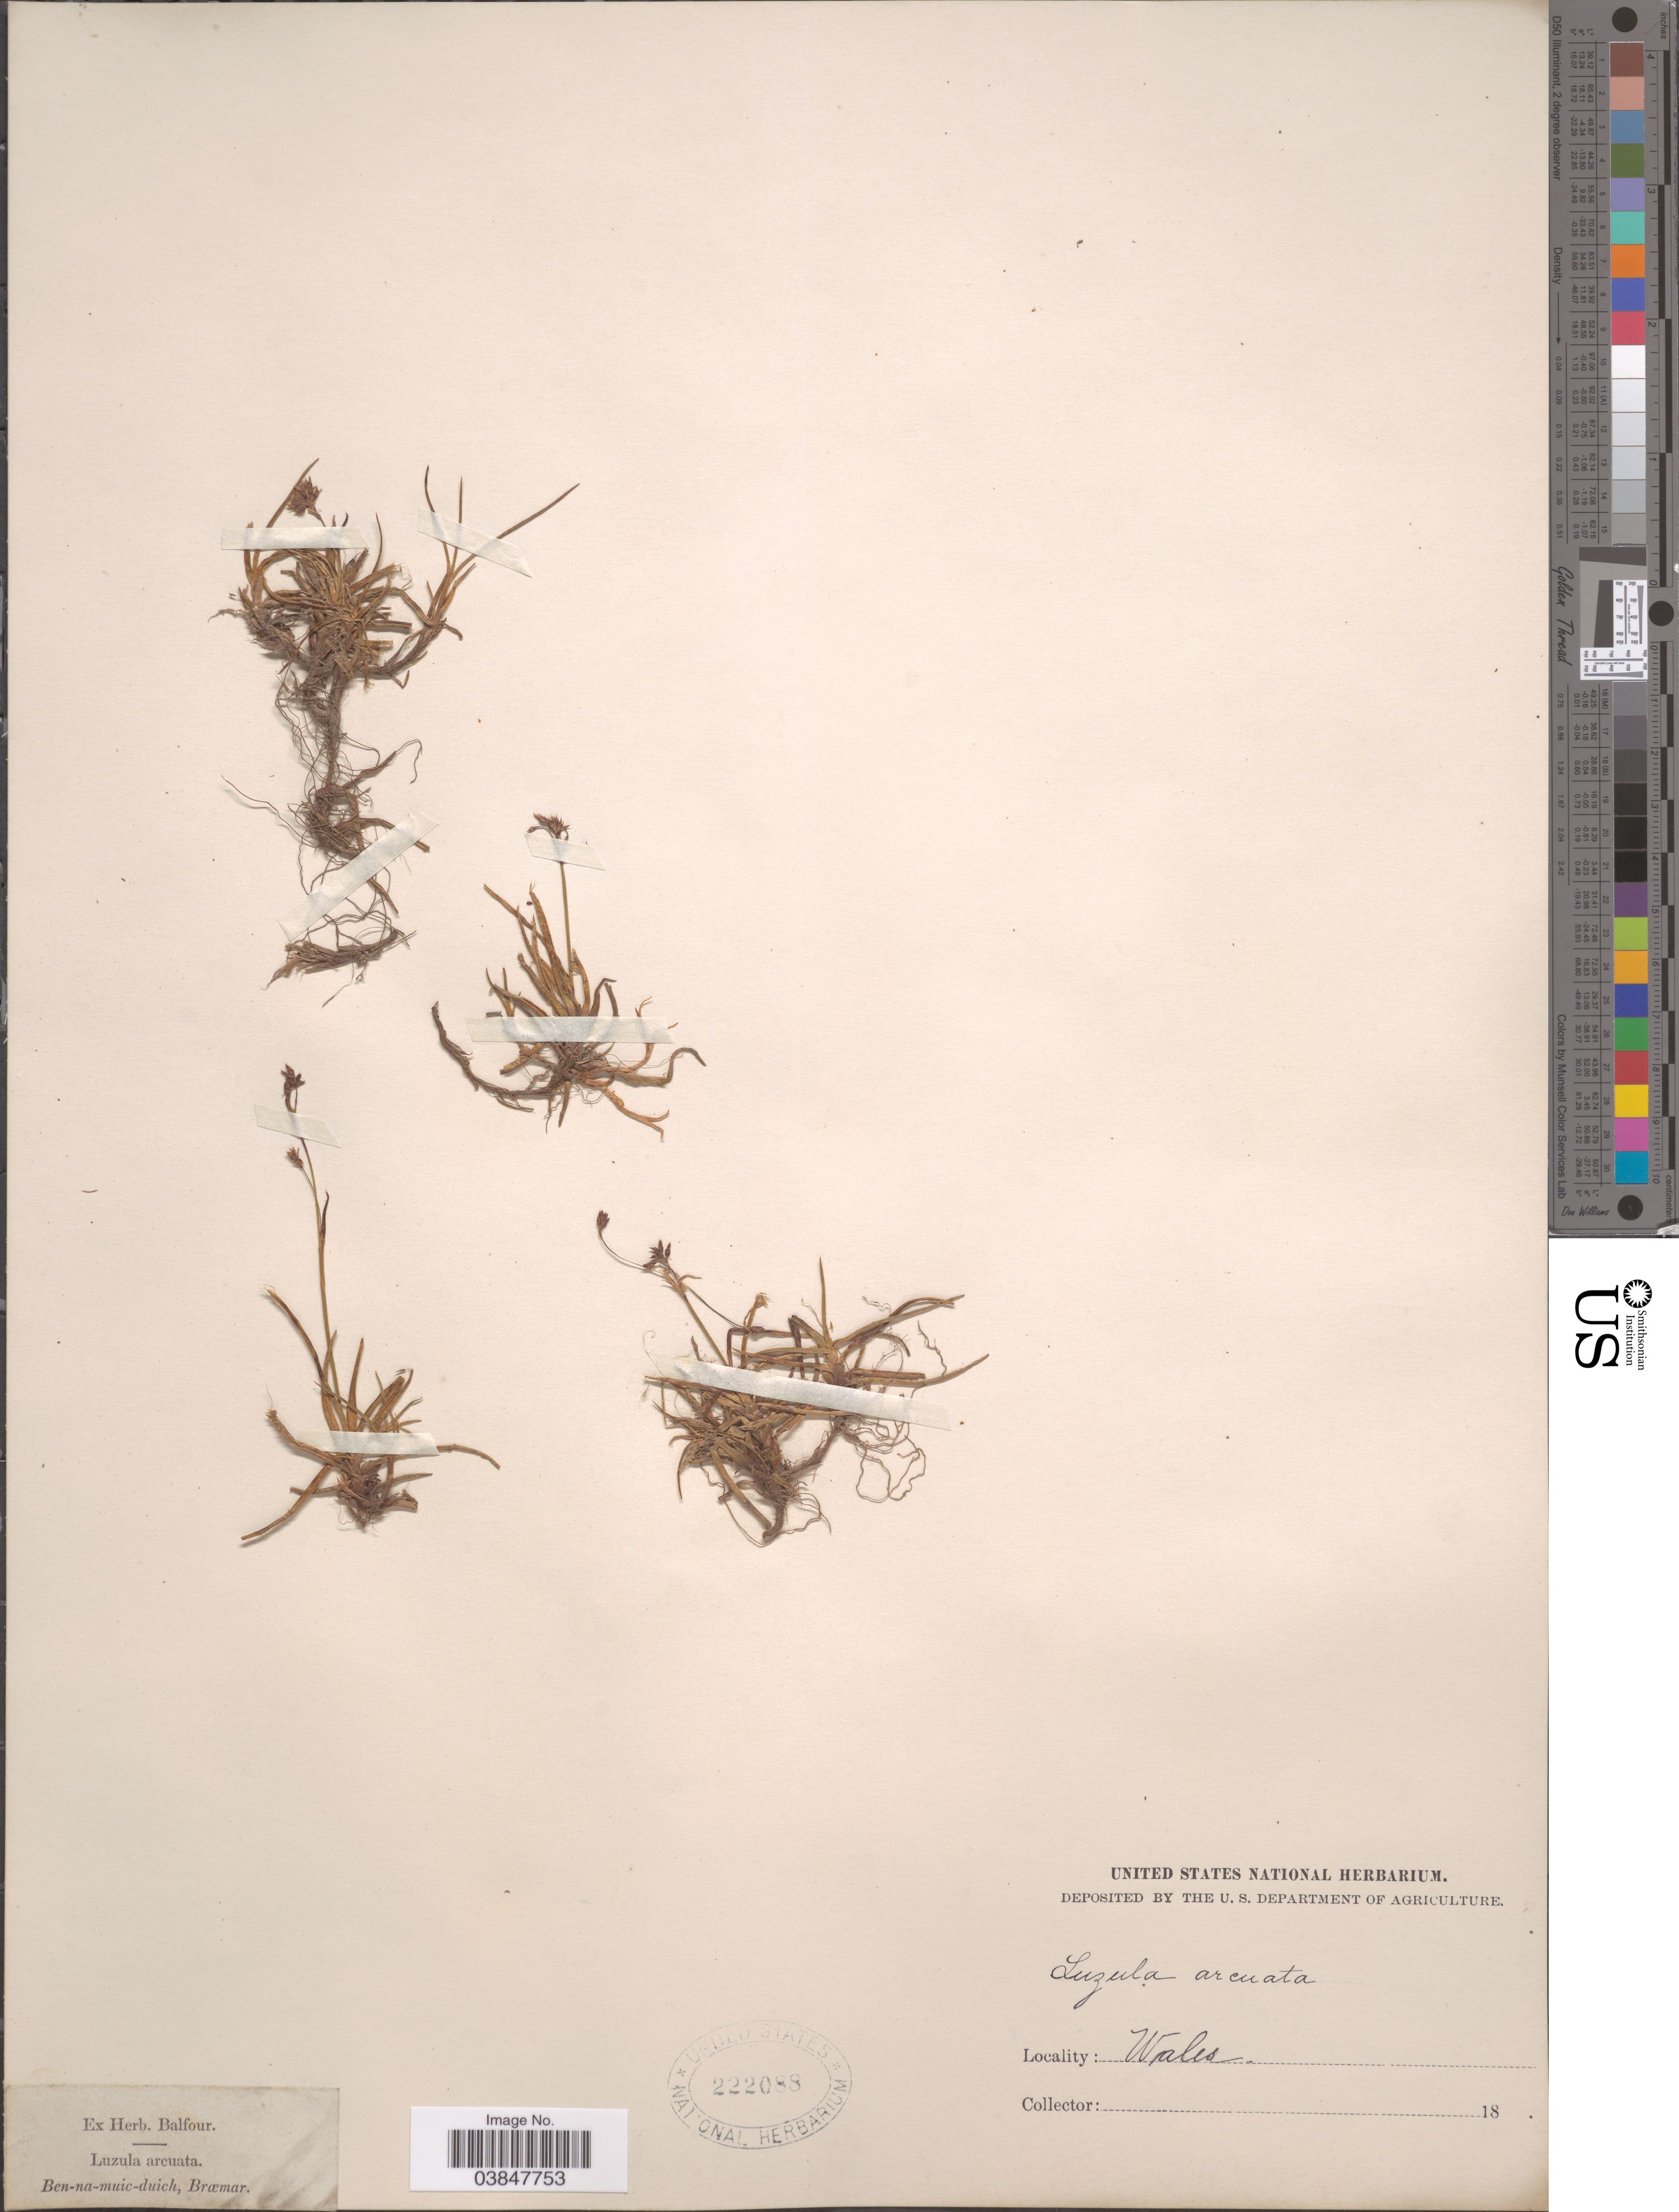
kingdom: Plantae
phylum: Tracheophyta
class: Liliopsida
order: Poales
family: Juncaceae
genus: Luzula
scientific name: Luzula arcuata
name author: (Wahlenb.) Sw.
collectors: Ex herb. Balfour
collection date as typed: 18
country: United Kingdom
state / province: Wales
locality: Ben-na-muic-duich, Bræmar.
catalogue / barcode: US 222088